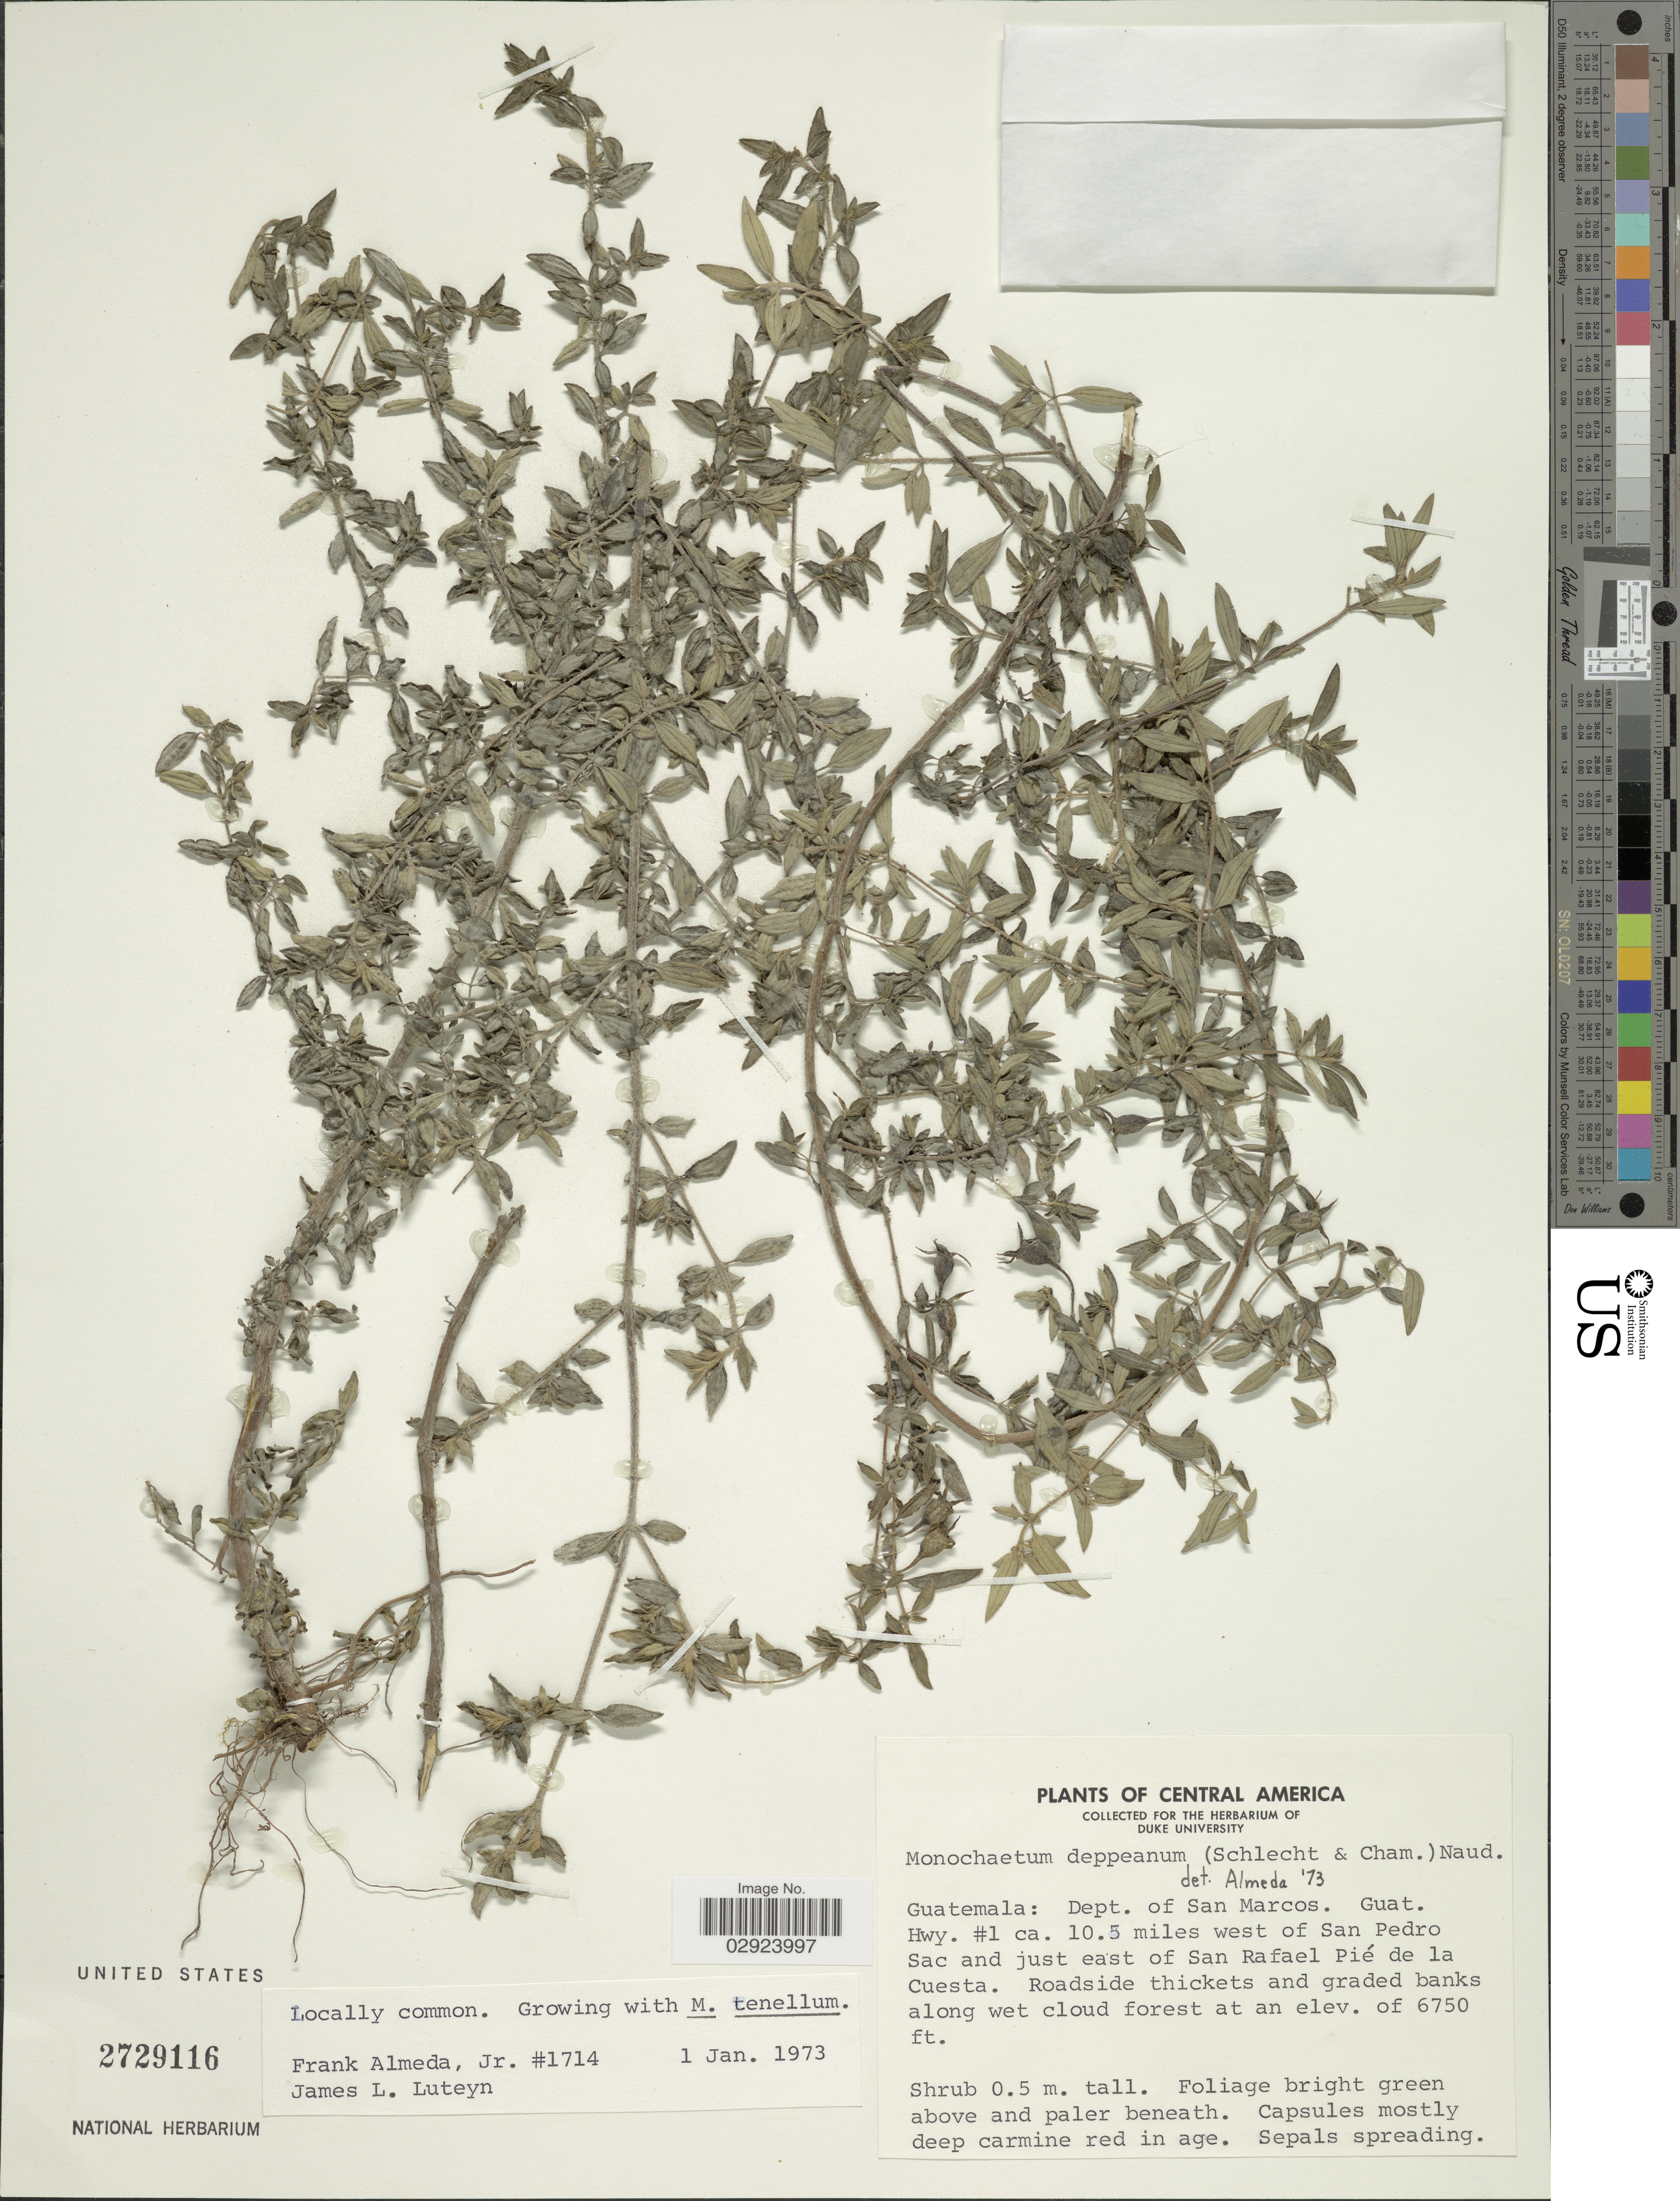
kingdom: Plantae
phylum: Tracheophyta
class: Magnoliopsida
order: Myrtales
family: Melastomataceae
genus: Monochaetum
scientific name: Monochaetum deppeanum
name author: (Schltdl. & Cham.) Naudin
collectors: F. Almeda & J. L. Luteyn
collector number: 1714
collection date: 1973-01-01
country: Guatemala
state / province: San Marcos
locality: Dept. of San Marcos. Guat. Hwy. # 1 ca. 10.5 miles west of San Pedro Sac and just east of San Rafael Pié de la Cuesta. Roadside thickets and graded banks along wet cloud forest.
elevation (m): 2057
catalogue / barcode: US 2729116